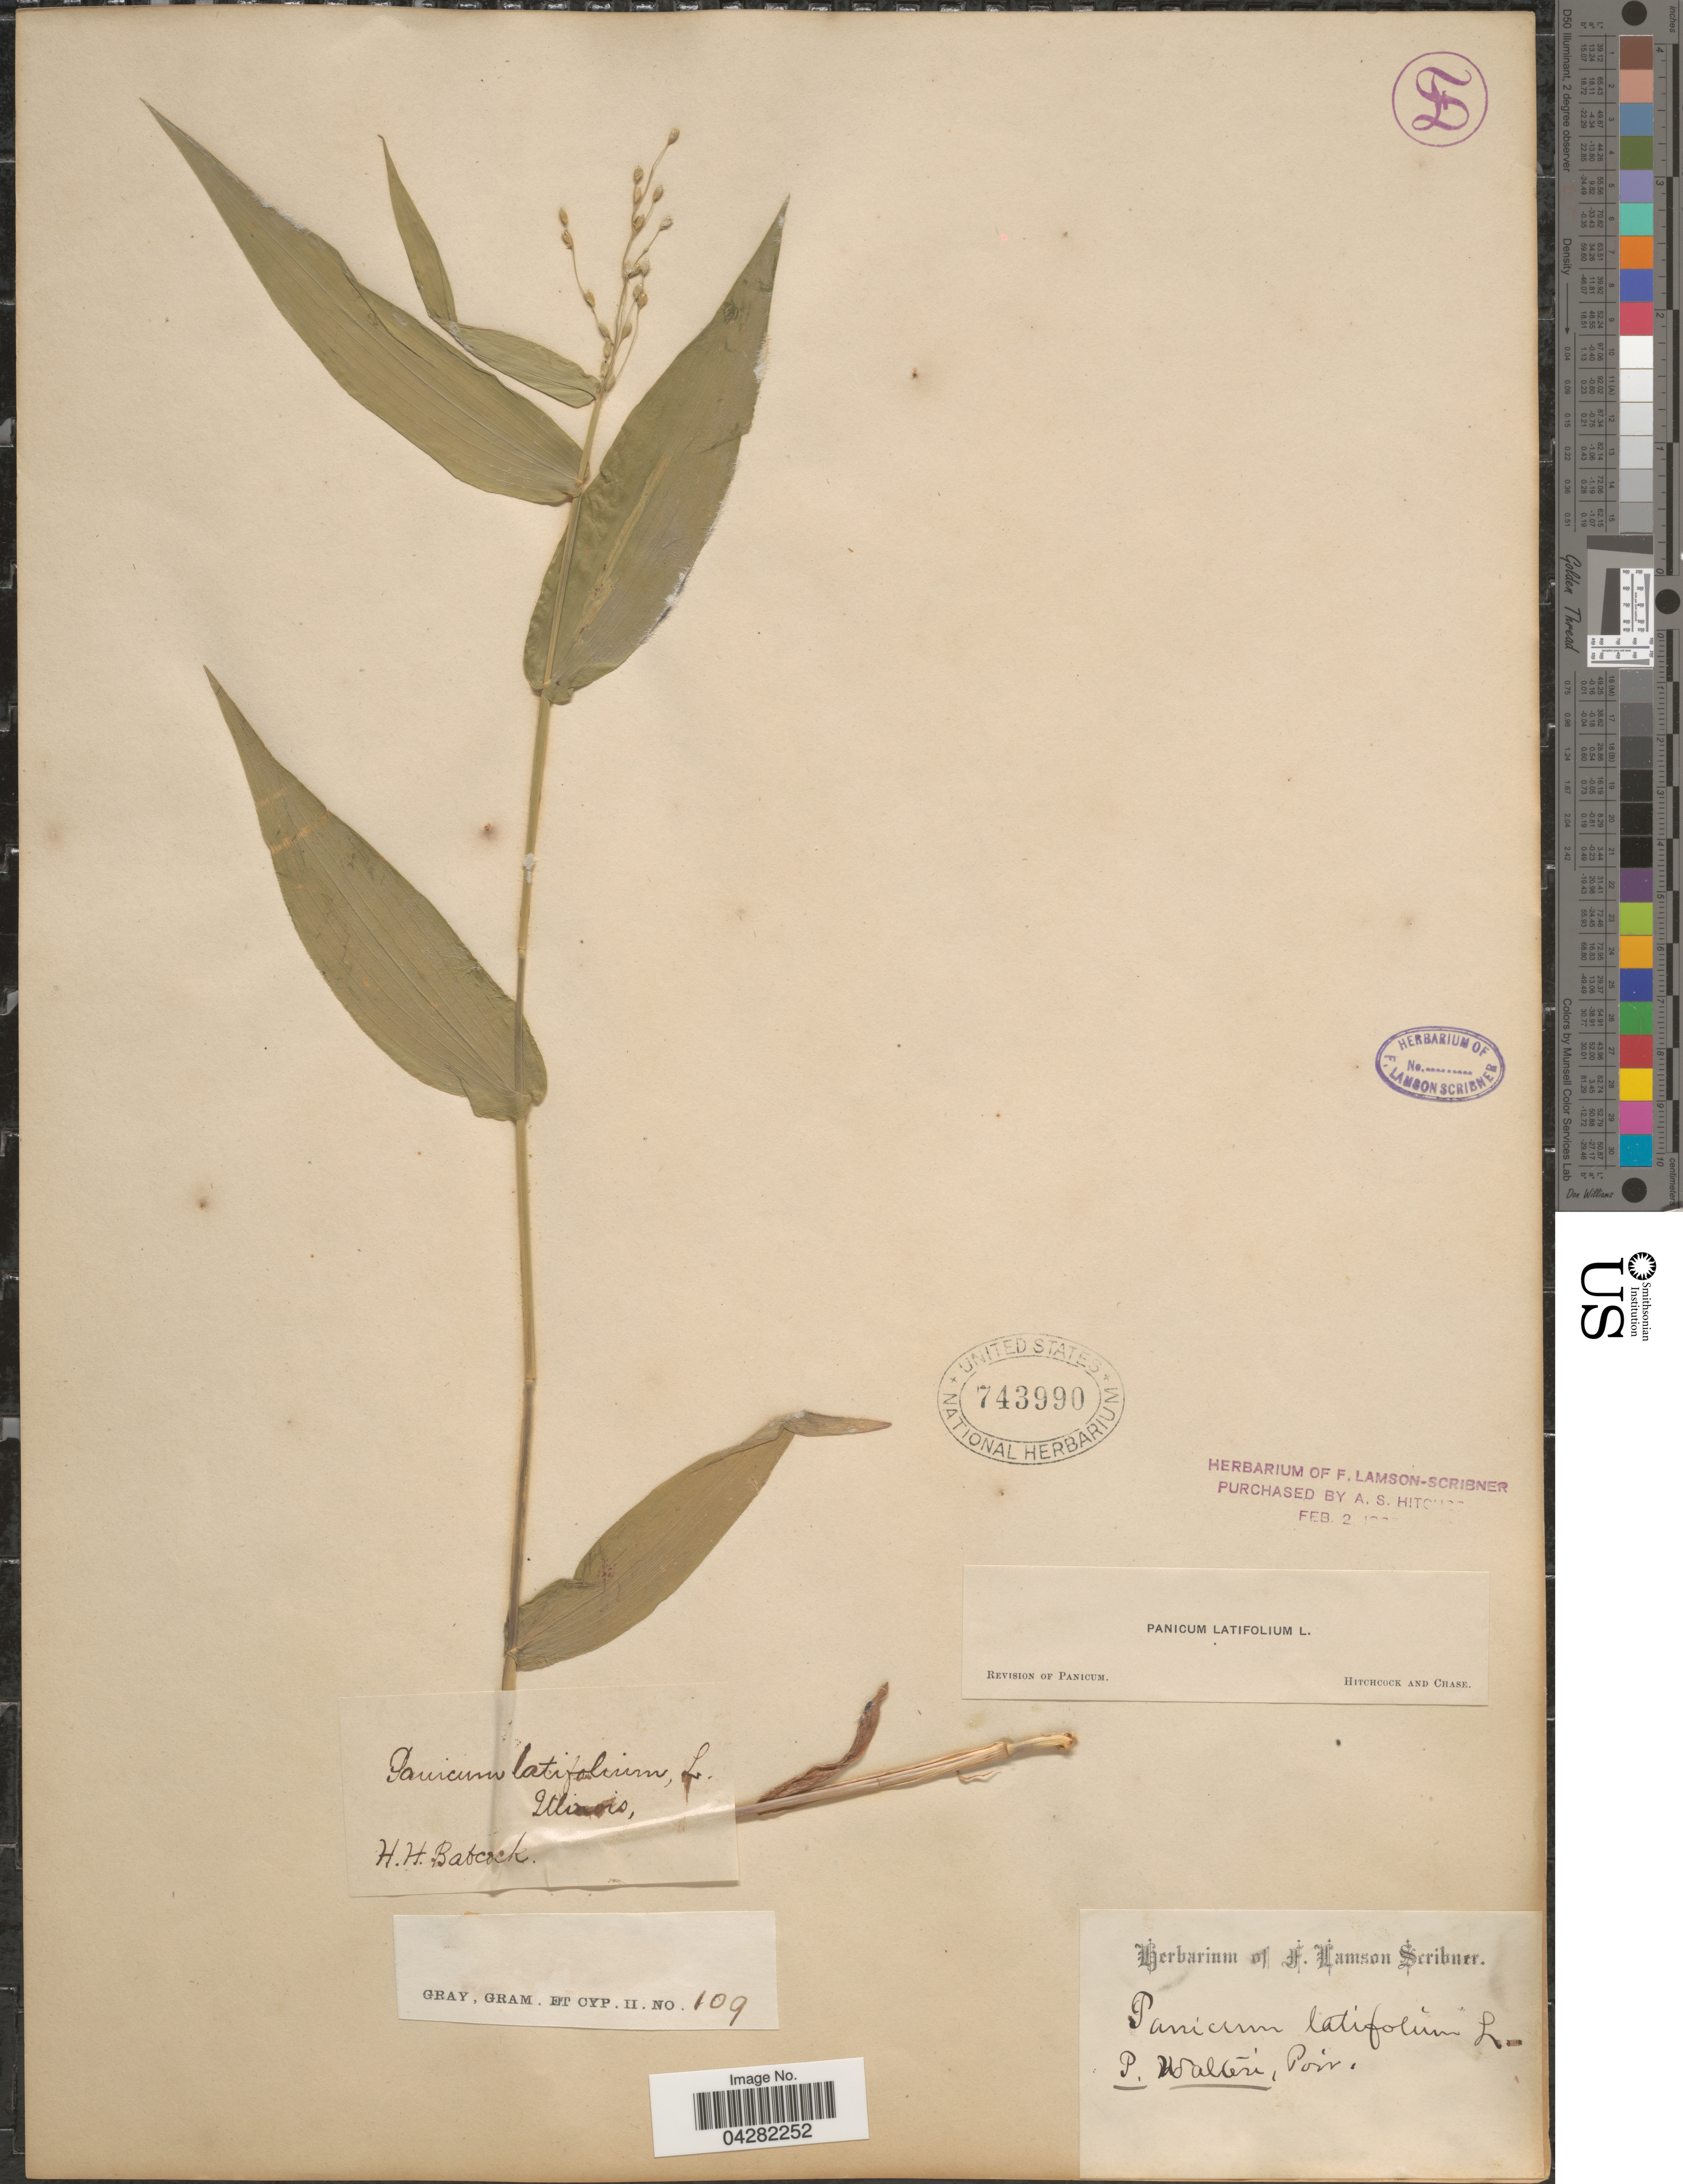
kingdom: Plantae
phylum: Tracheophyta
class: Liliopsida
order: Poales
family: Poaceae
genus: Dichanthelium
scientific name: Dichanthelium laxiflorum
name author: (Lam.) Gould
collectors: H. Babcock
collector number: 109?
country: United States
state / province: Illinois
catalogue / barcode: US 743990